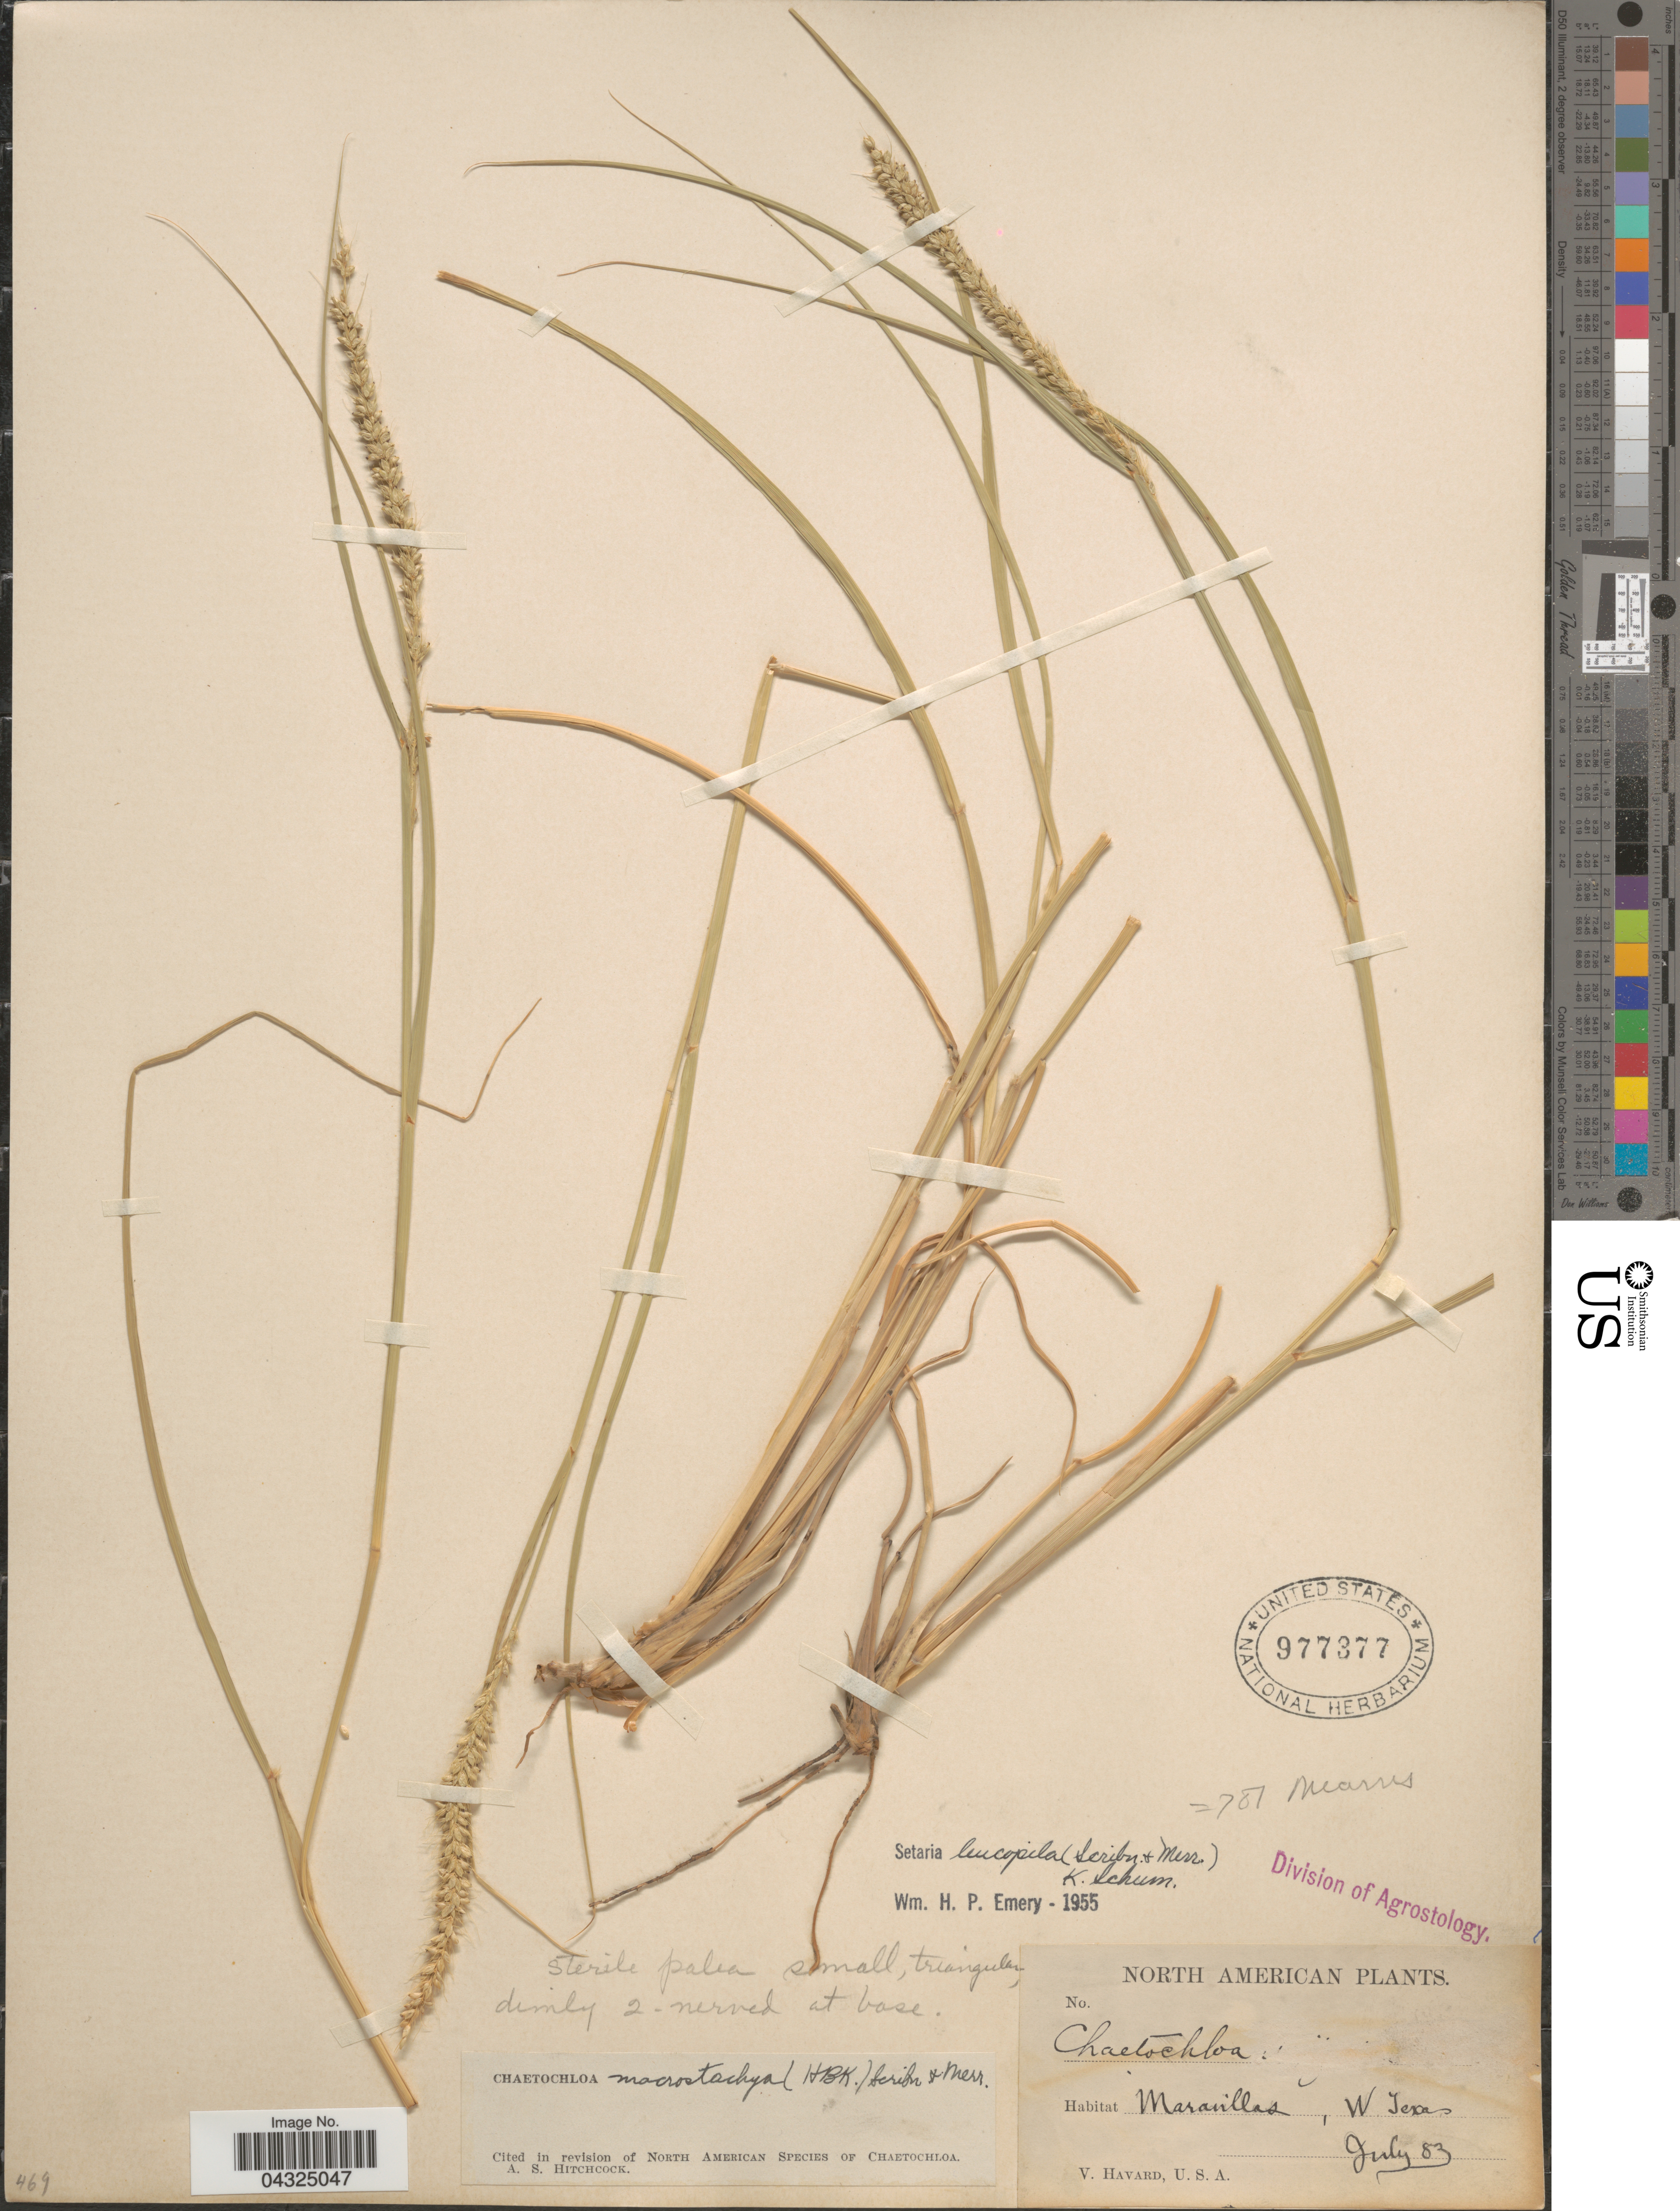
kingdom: Plantae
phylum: Tracheophyta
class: Liliopsida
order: Poales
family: Poaceae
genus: Setaria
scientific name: Setaria leucopila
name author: (Scribn. & Merr.) K. Schum.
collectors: V. Havard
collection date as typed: Transcribed d/m/y: /7/83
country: United States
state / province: Texas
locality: Maravillas, W. Texas.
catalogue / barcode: US 977377